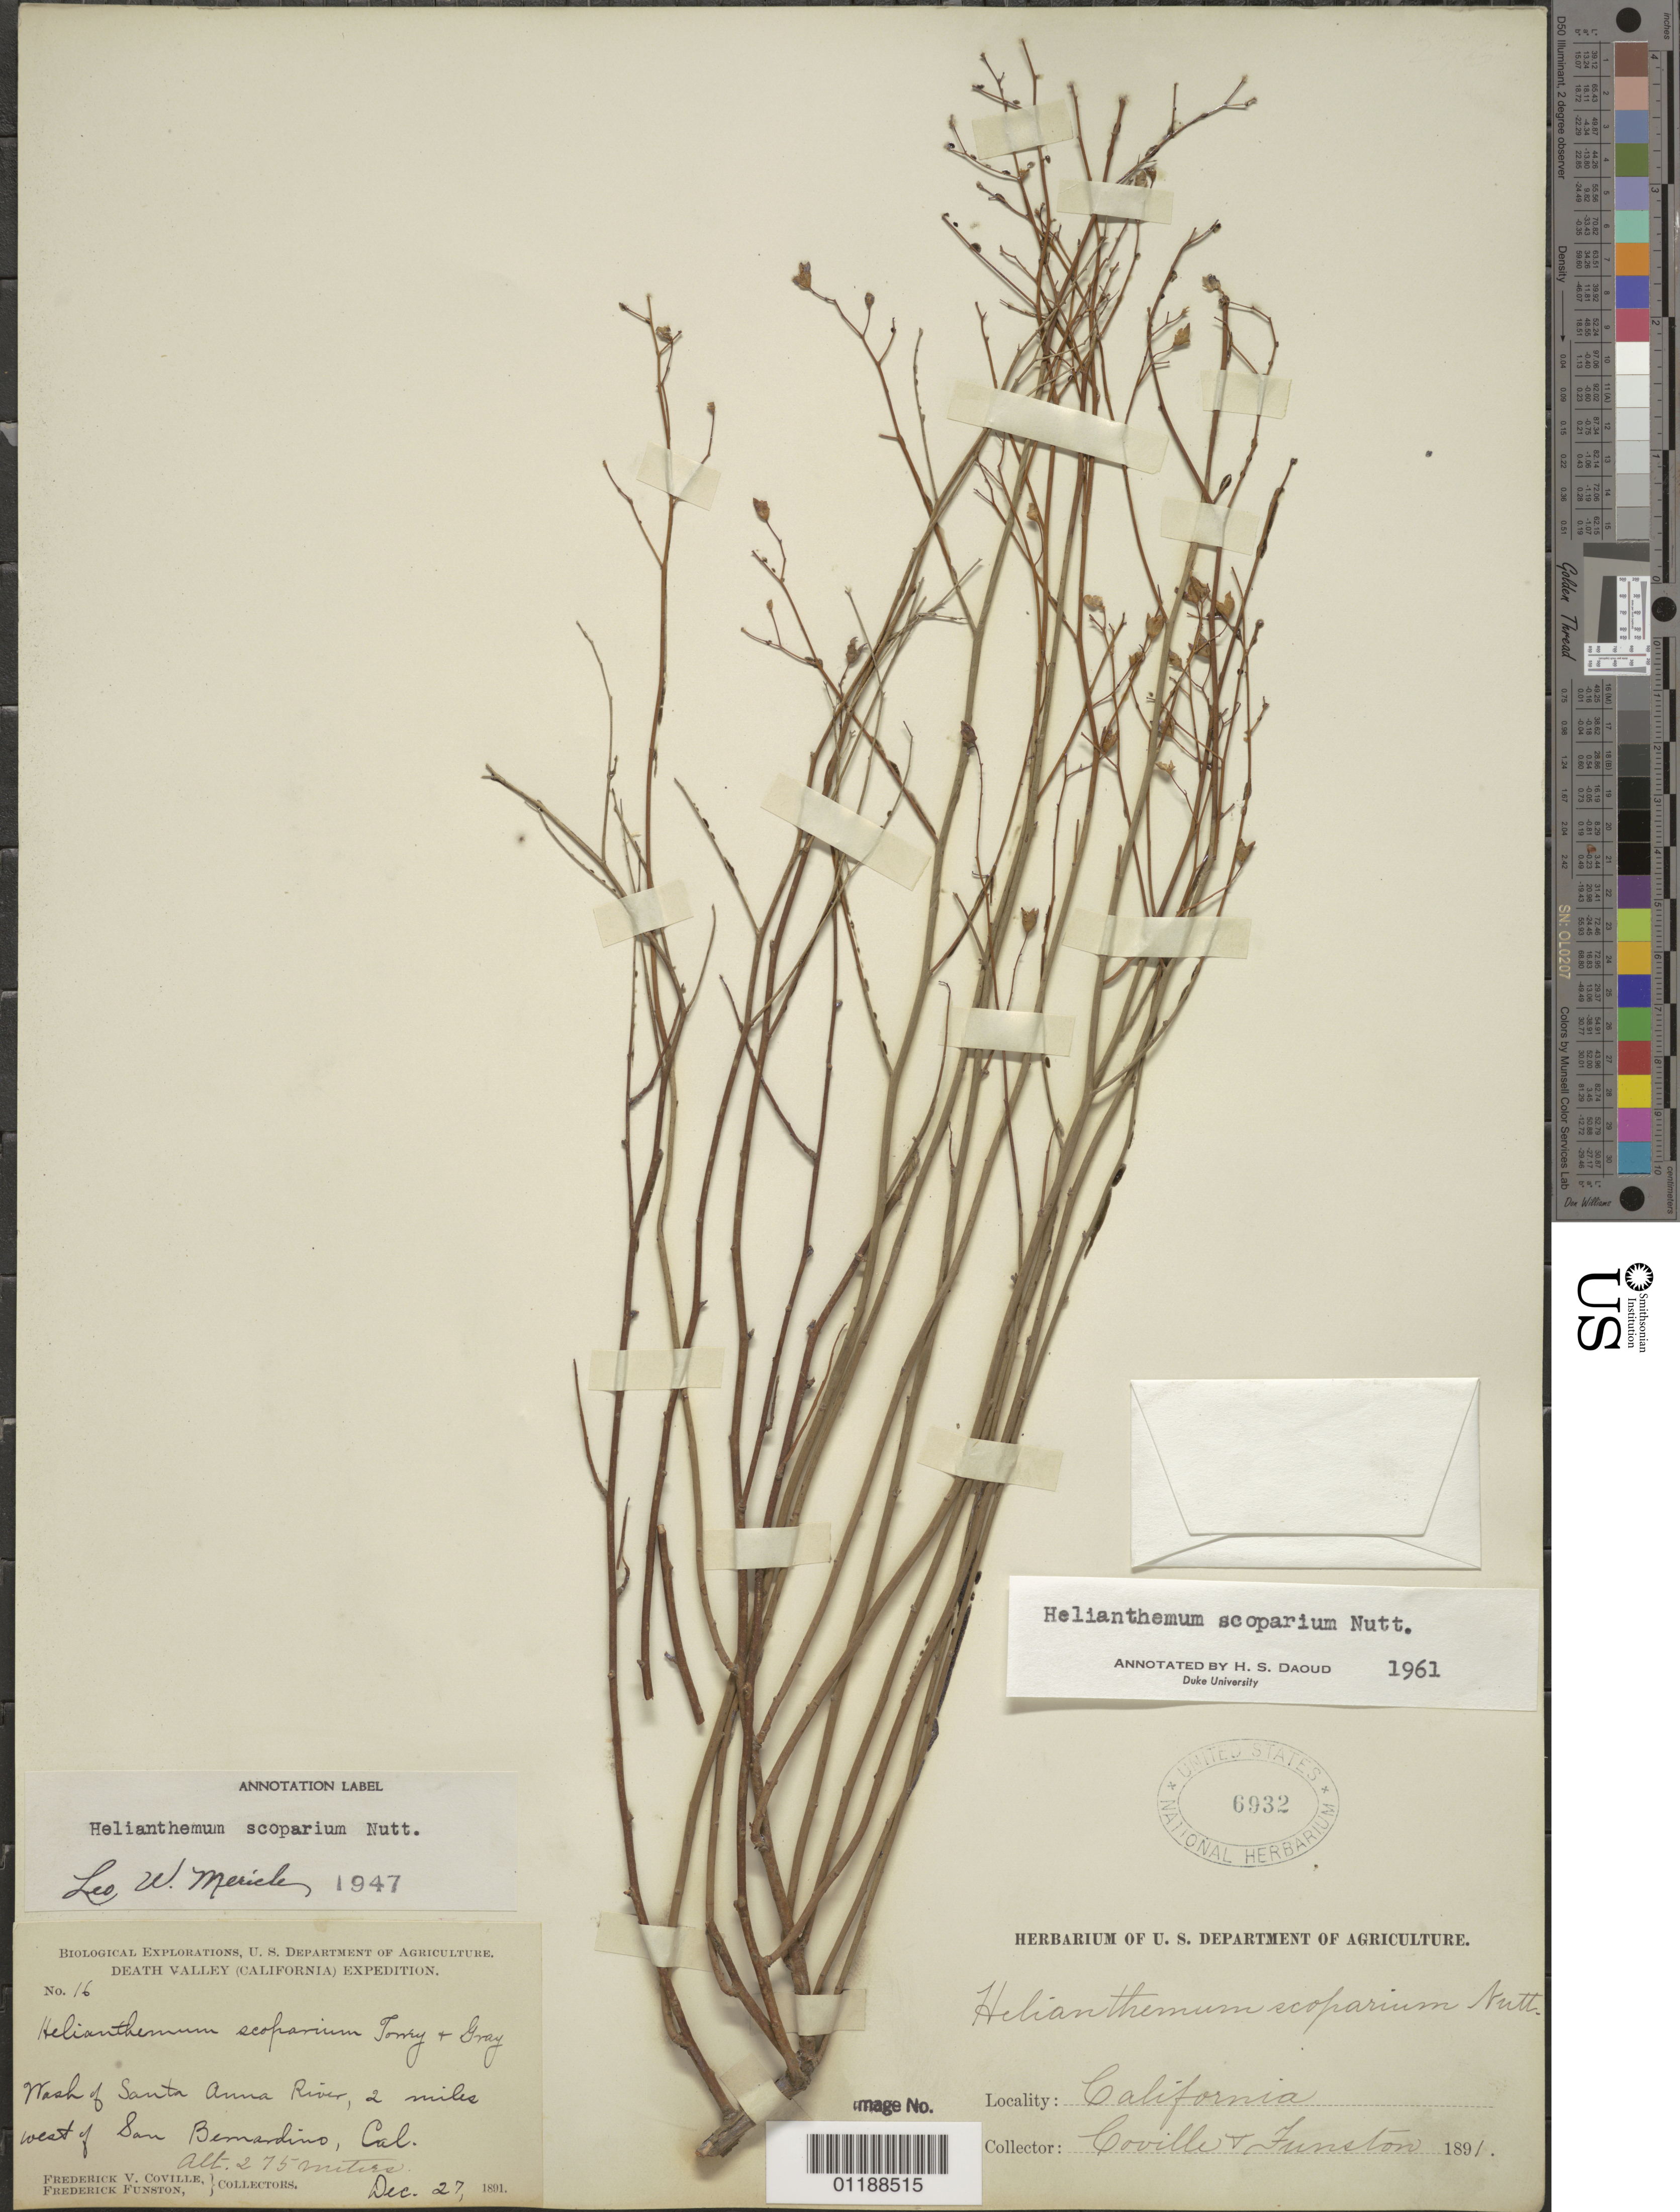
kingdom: Plantae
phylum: Tracheophyta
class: Magnoliopsida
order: Malvales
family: Cistaceae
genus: Helianthemum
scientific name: Helianthemum scoparium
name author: Nutt. ex Torr. & A. Gray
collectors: F. V. Coville & F. Funston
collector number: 13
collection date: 1891-12-27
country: United States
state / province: California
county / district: San Bernardino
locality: Wash of Santa Anna River, 2 miles west of San Bernardino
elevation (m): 275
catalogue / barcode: US 6932